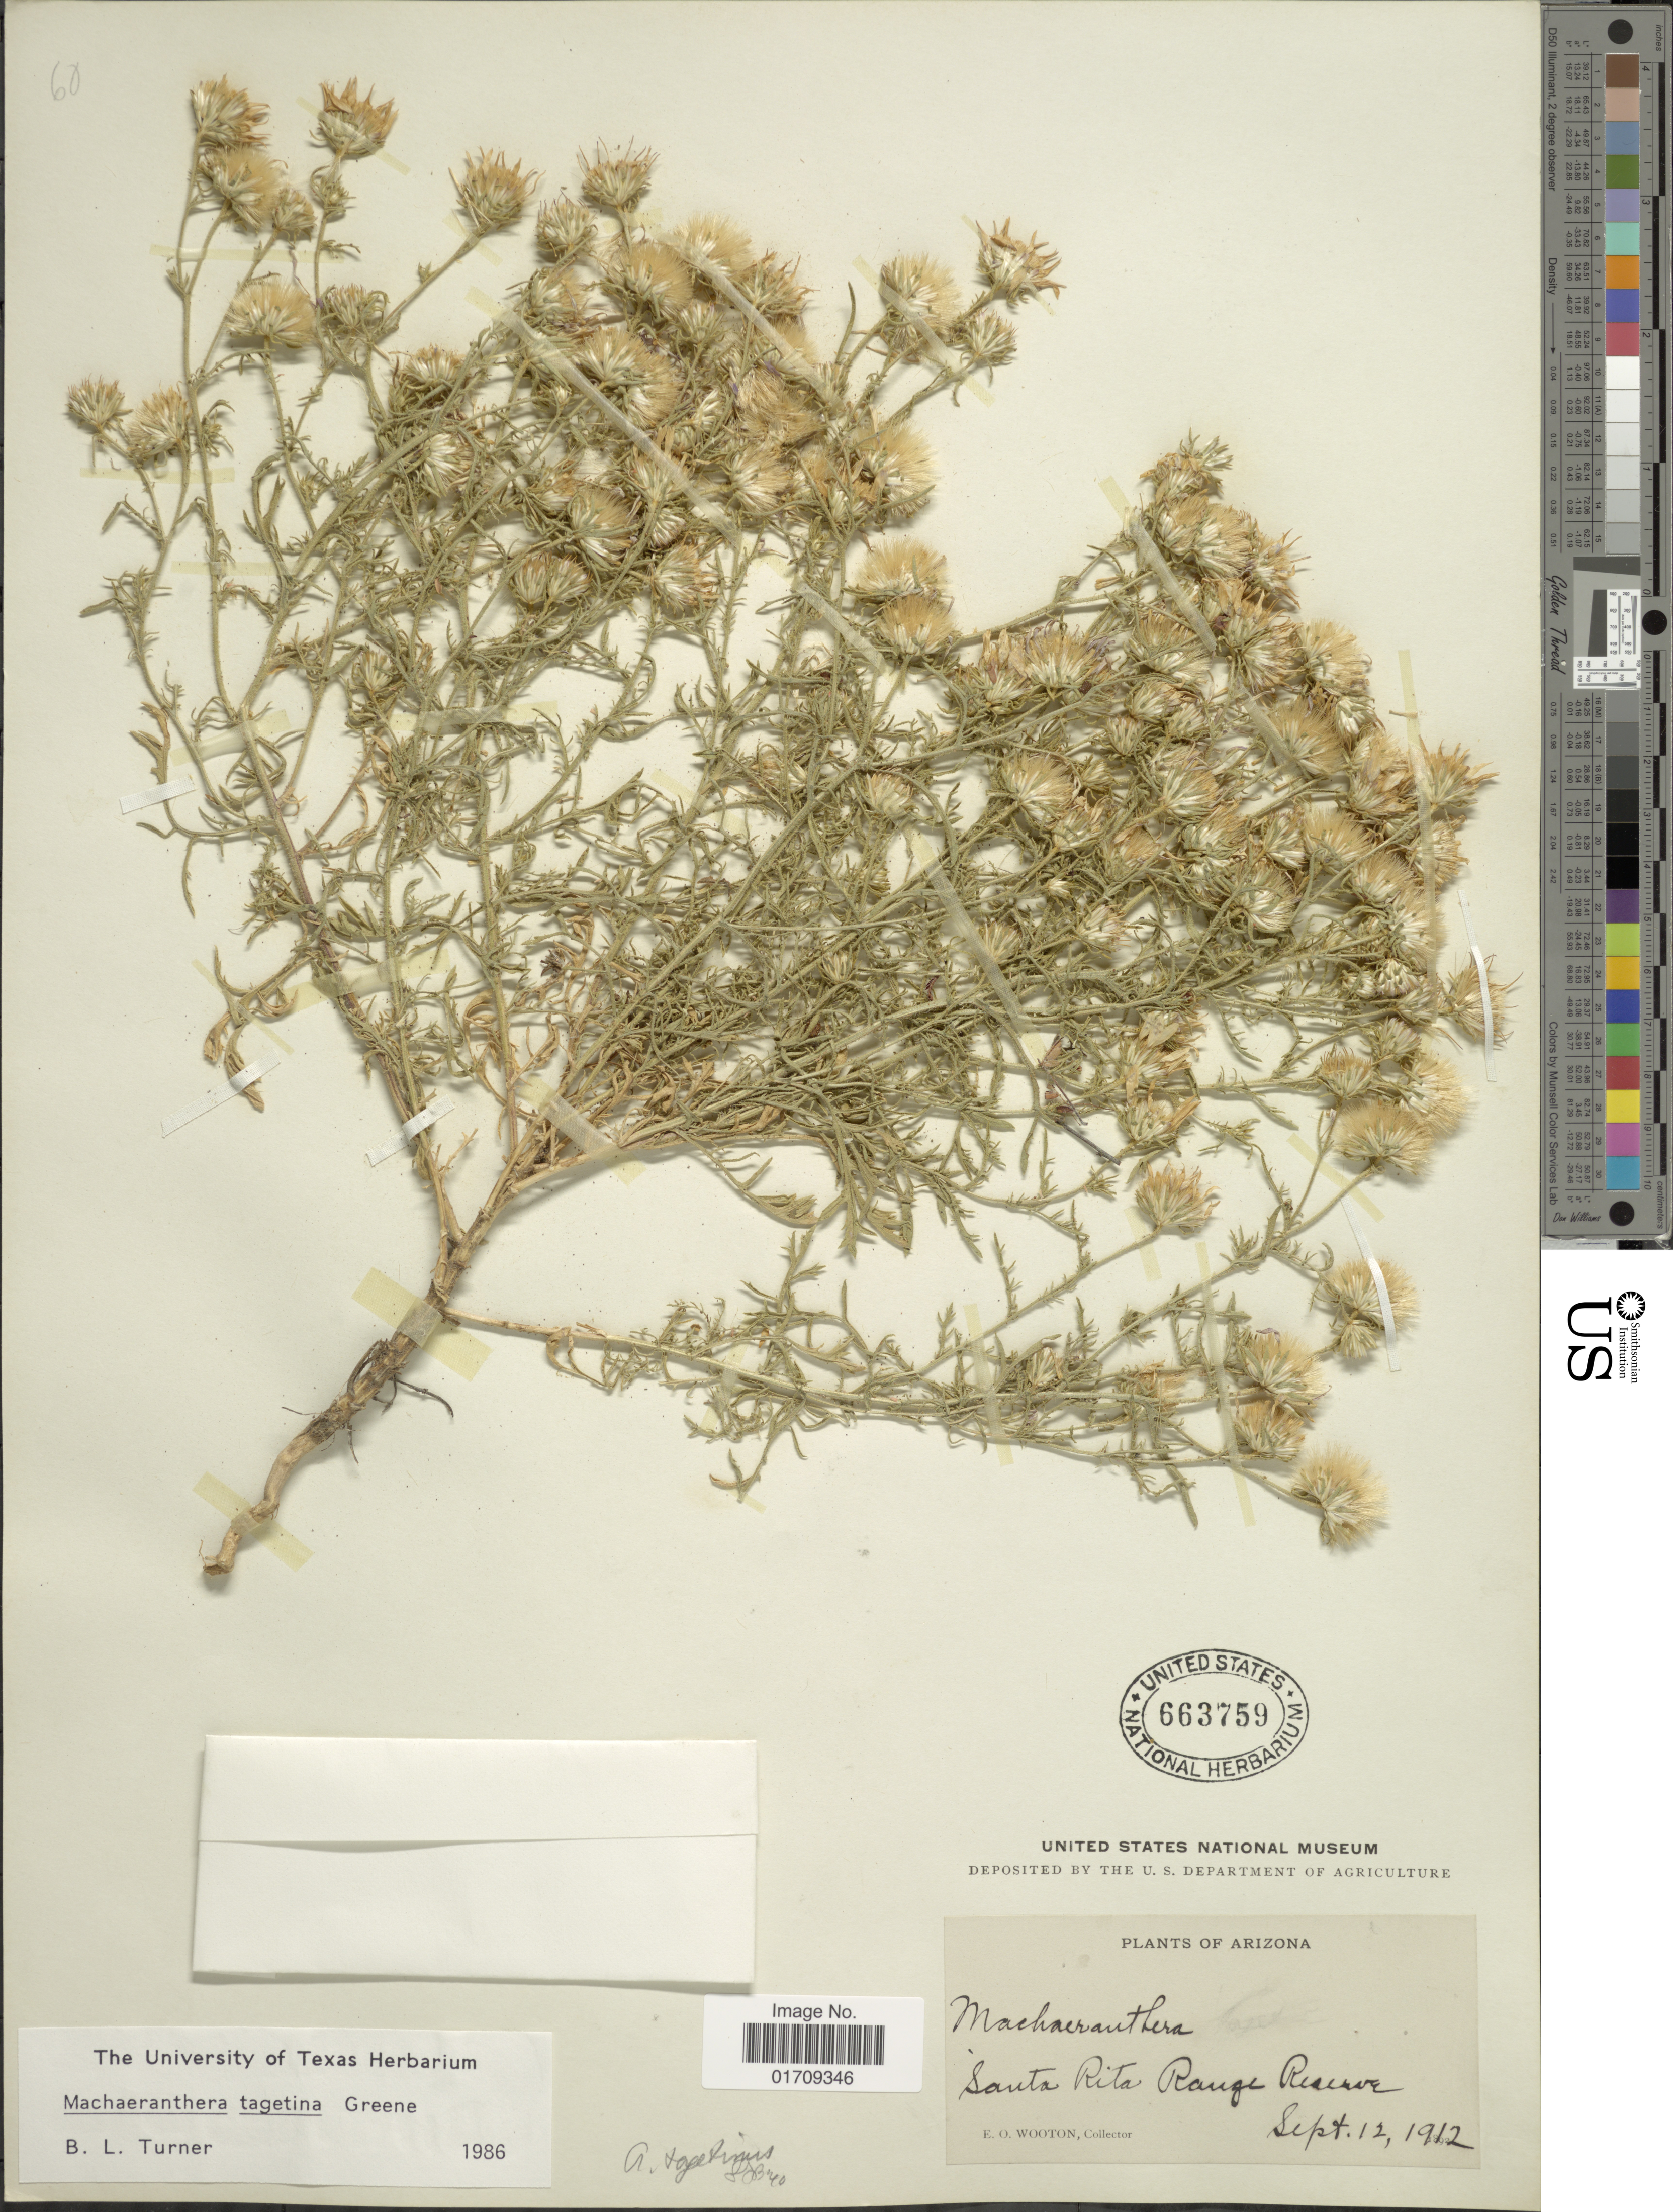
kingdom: Plantae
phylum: Tracheophyta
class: Magnoliopsida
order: Asterales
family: Asteraceae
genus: Machaeranthera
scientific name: Machaeranthera tagetina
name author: Greene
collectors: E. O. Wooton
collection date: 1912-09-12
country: United States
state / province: Arizona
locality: Santa Rita Range Reserve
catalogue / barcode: US 663759